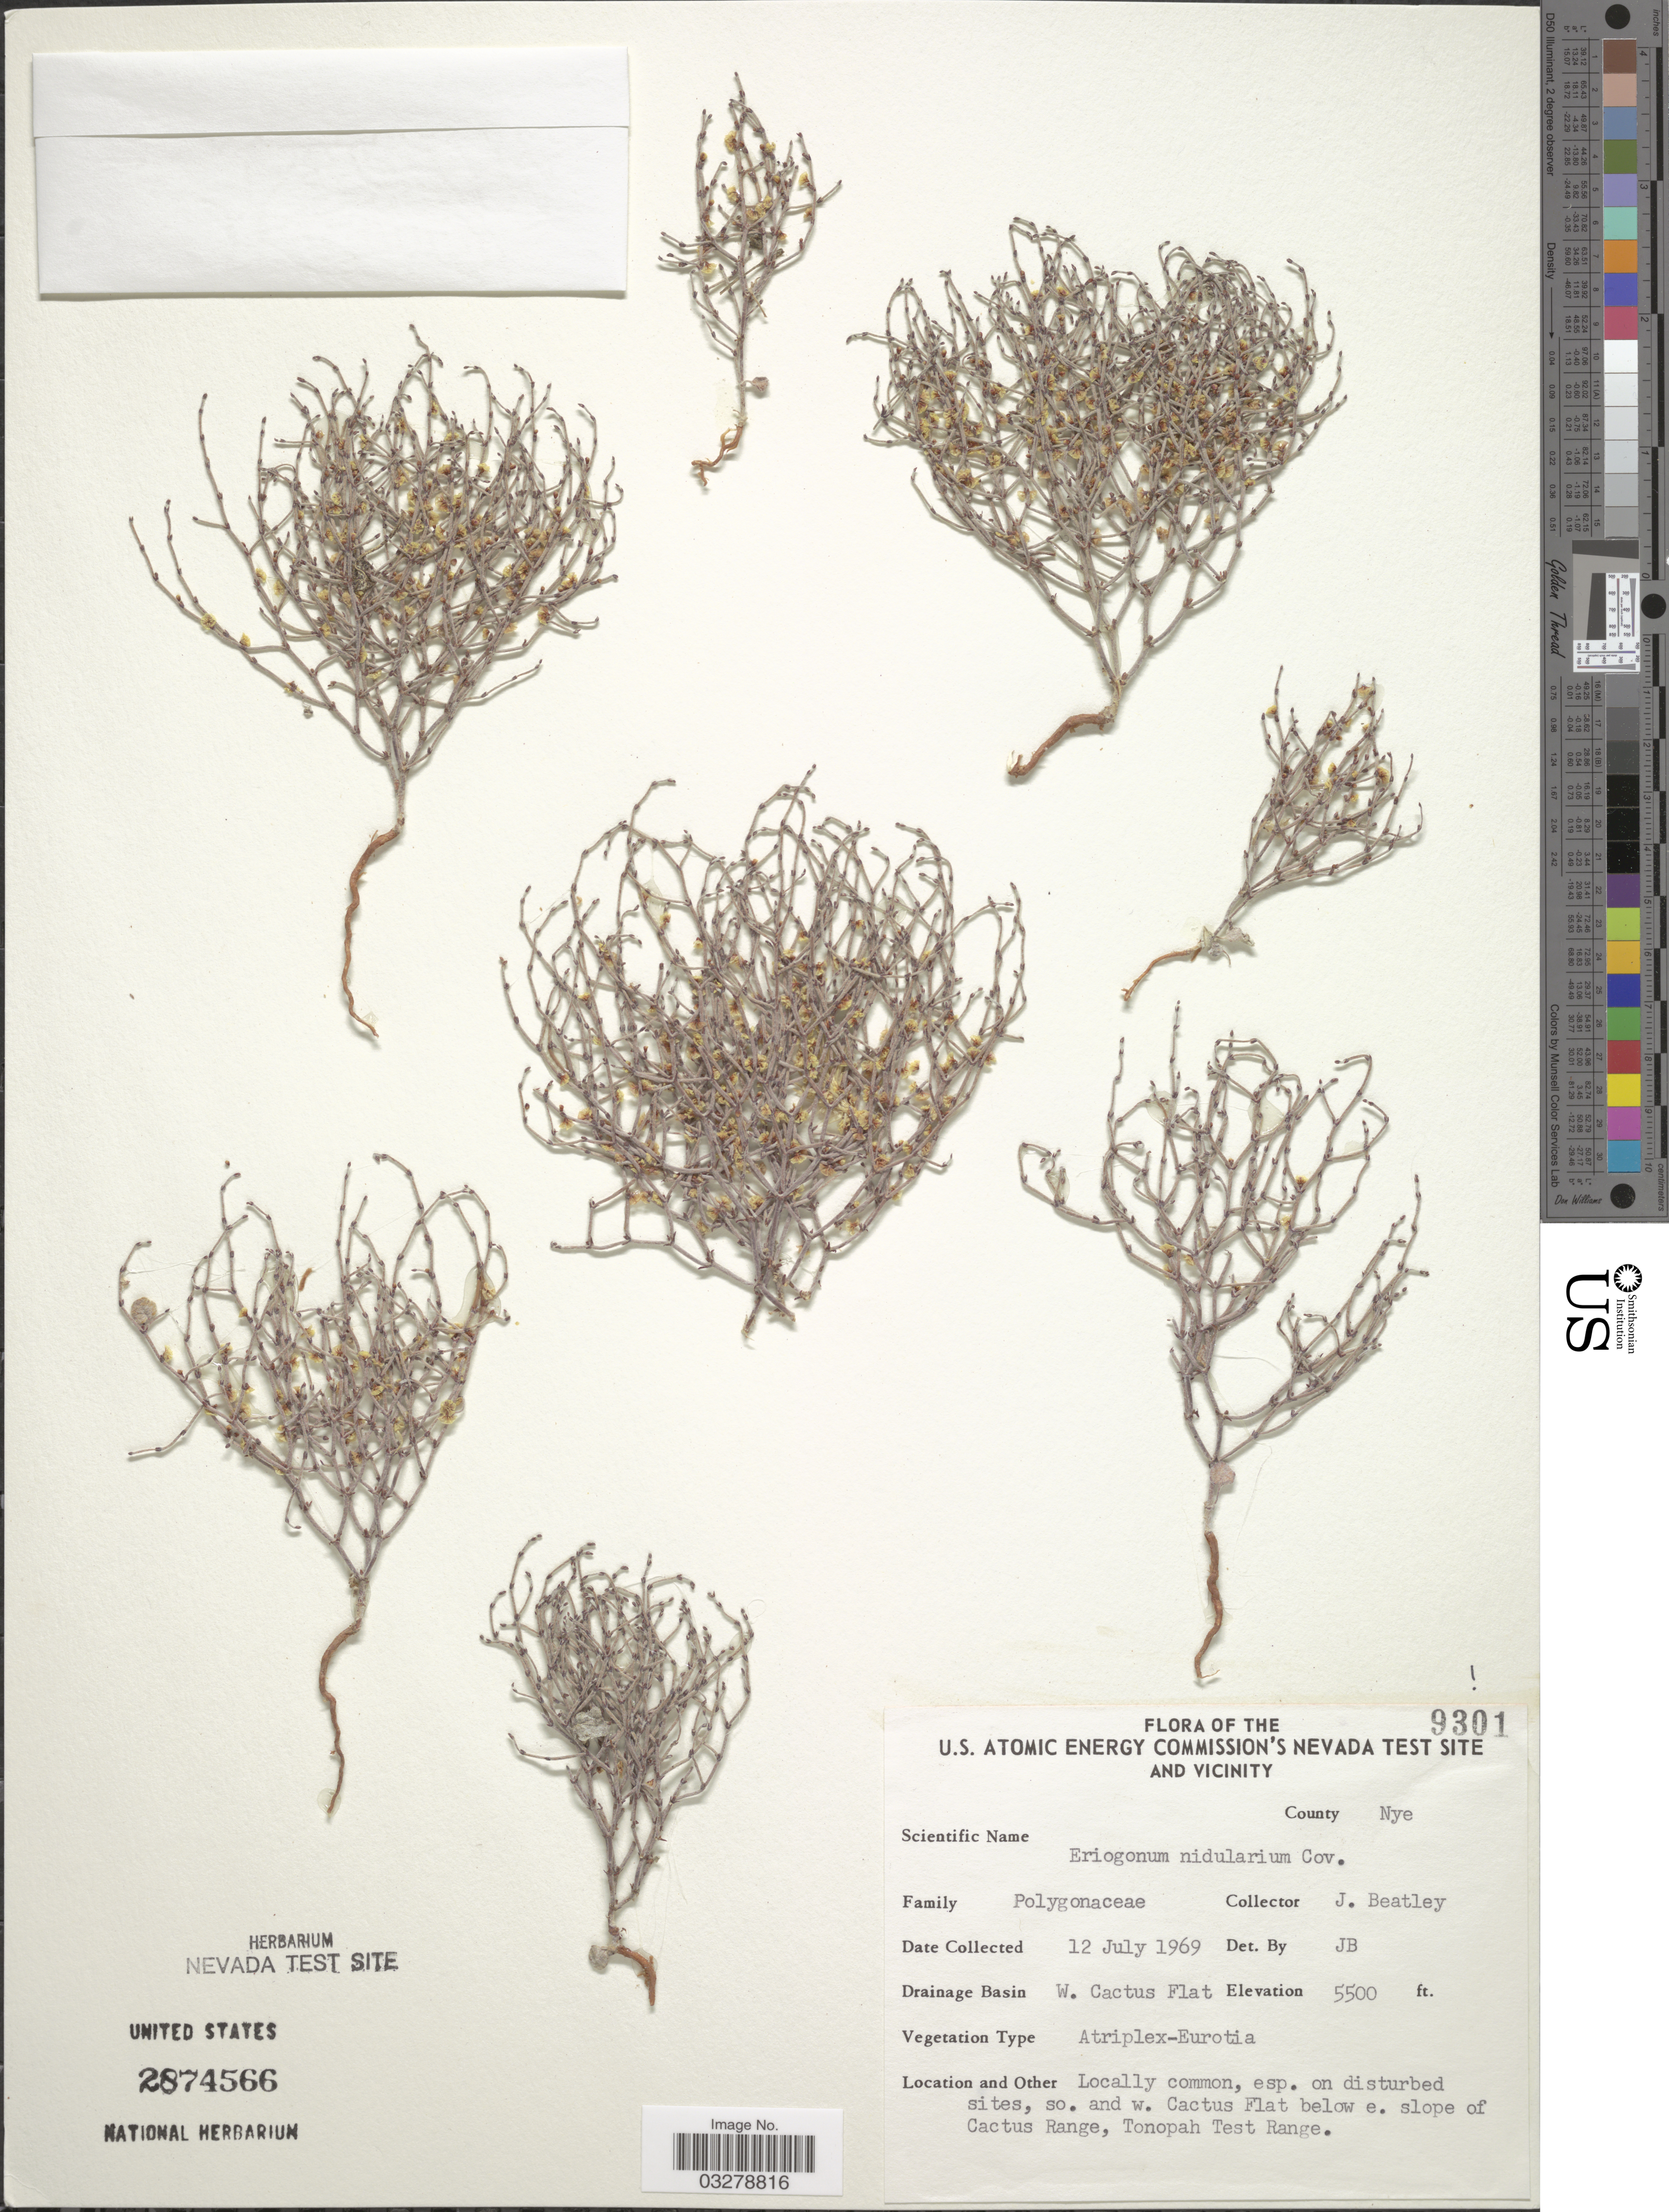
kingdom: Plantae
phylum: Tracheophyta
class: Magnoliopsida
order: Caryophyllales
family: Polygonaceae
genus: Eriogonum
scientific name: Eriogonum nidularium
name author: Coville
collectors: J. C. Beatley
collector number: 9301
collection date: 1969-07-12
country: United States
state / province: Nevada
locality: U.S. Atomic Energy Commission's Nevada Test Site and Vicinity. County Nye. Drainage Basin W. Cactus Flat. On disturbed sites, so. and w. Cactus Flat below e. slope of Cactus Range, Tonopah Test Range.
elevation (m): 1676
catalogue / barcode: US 2874566